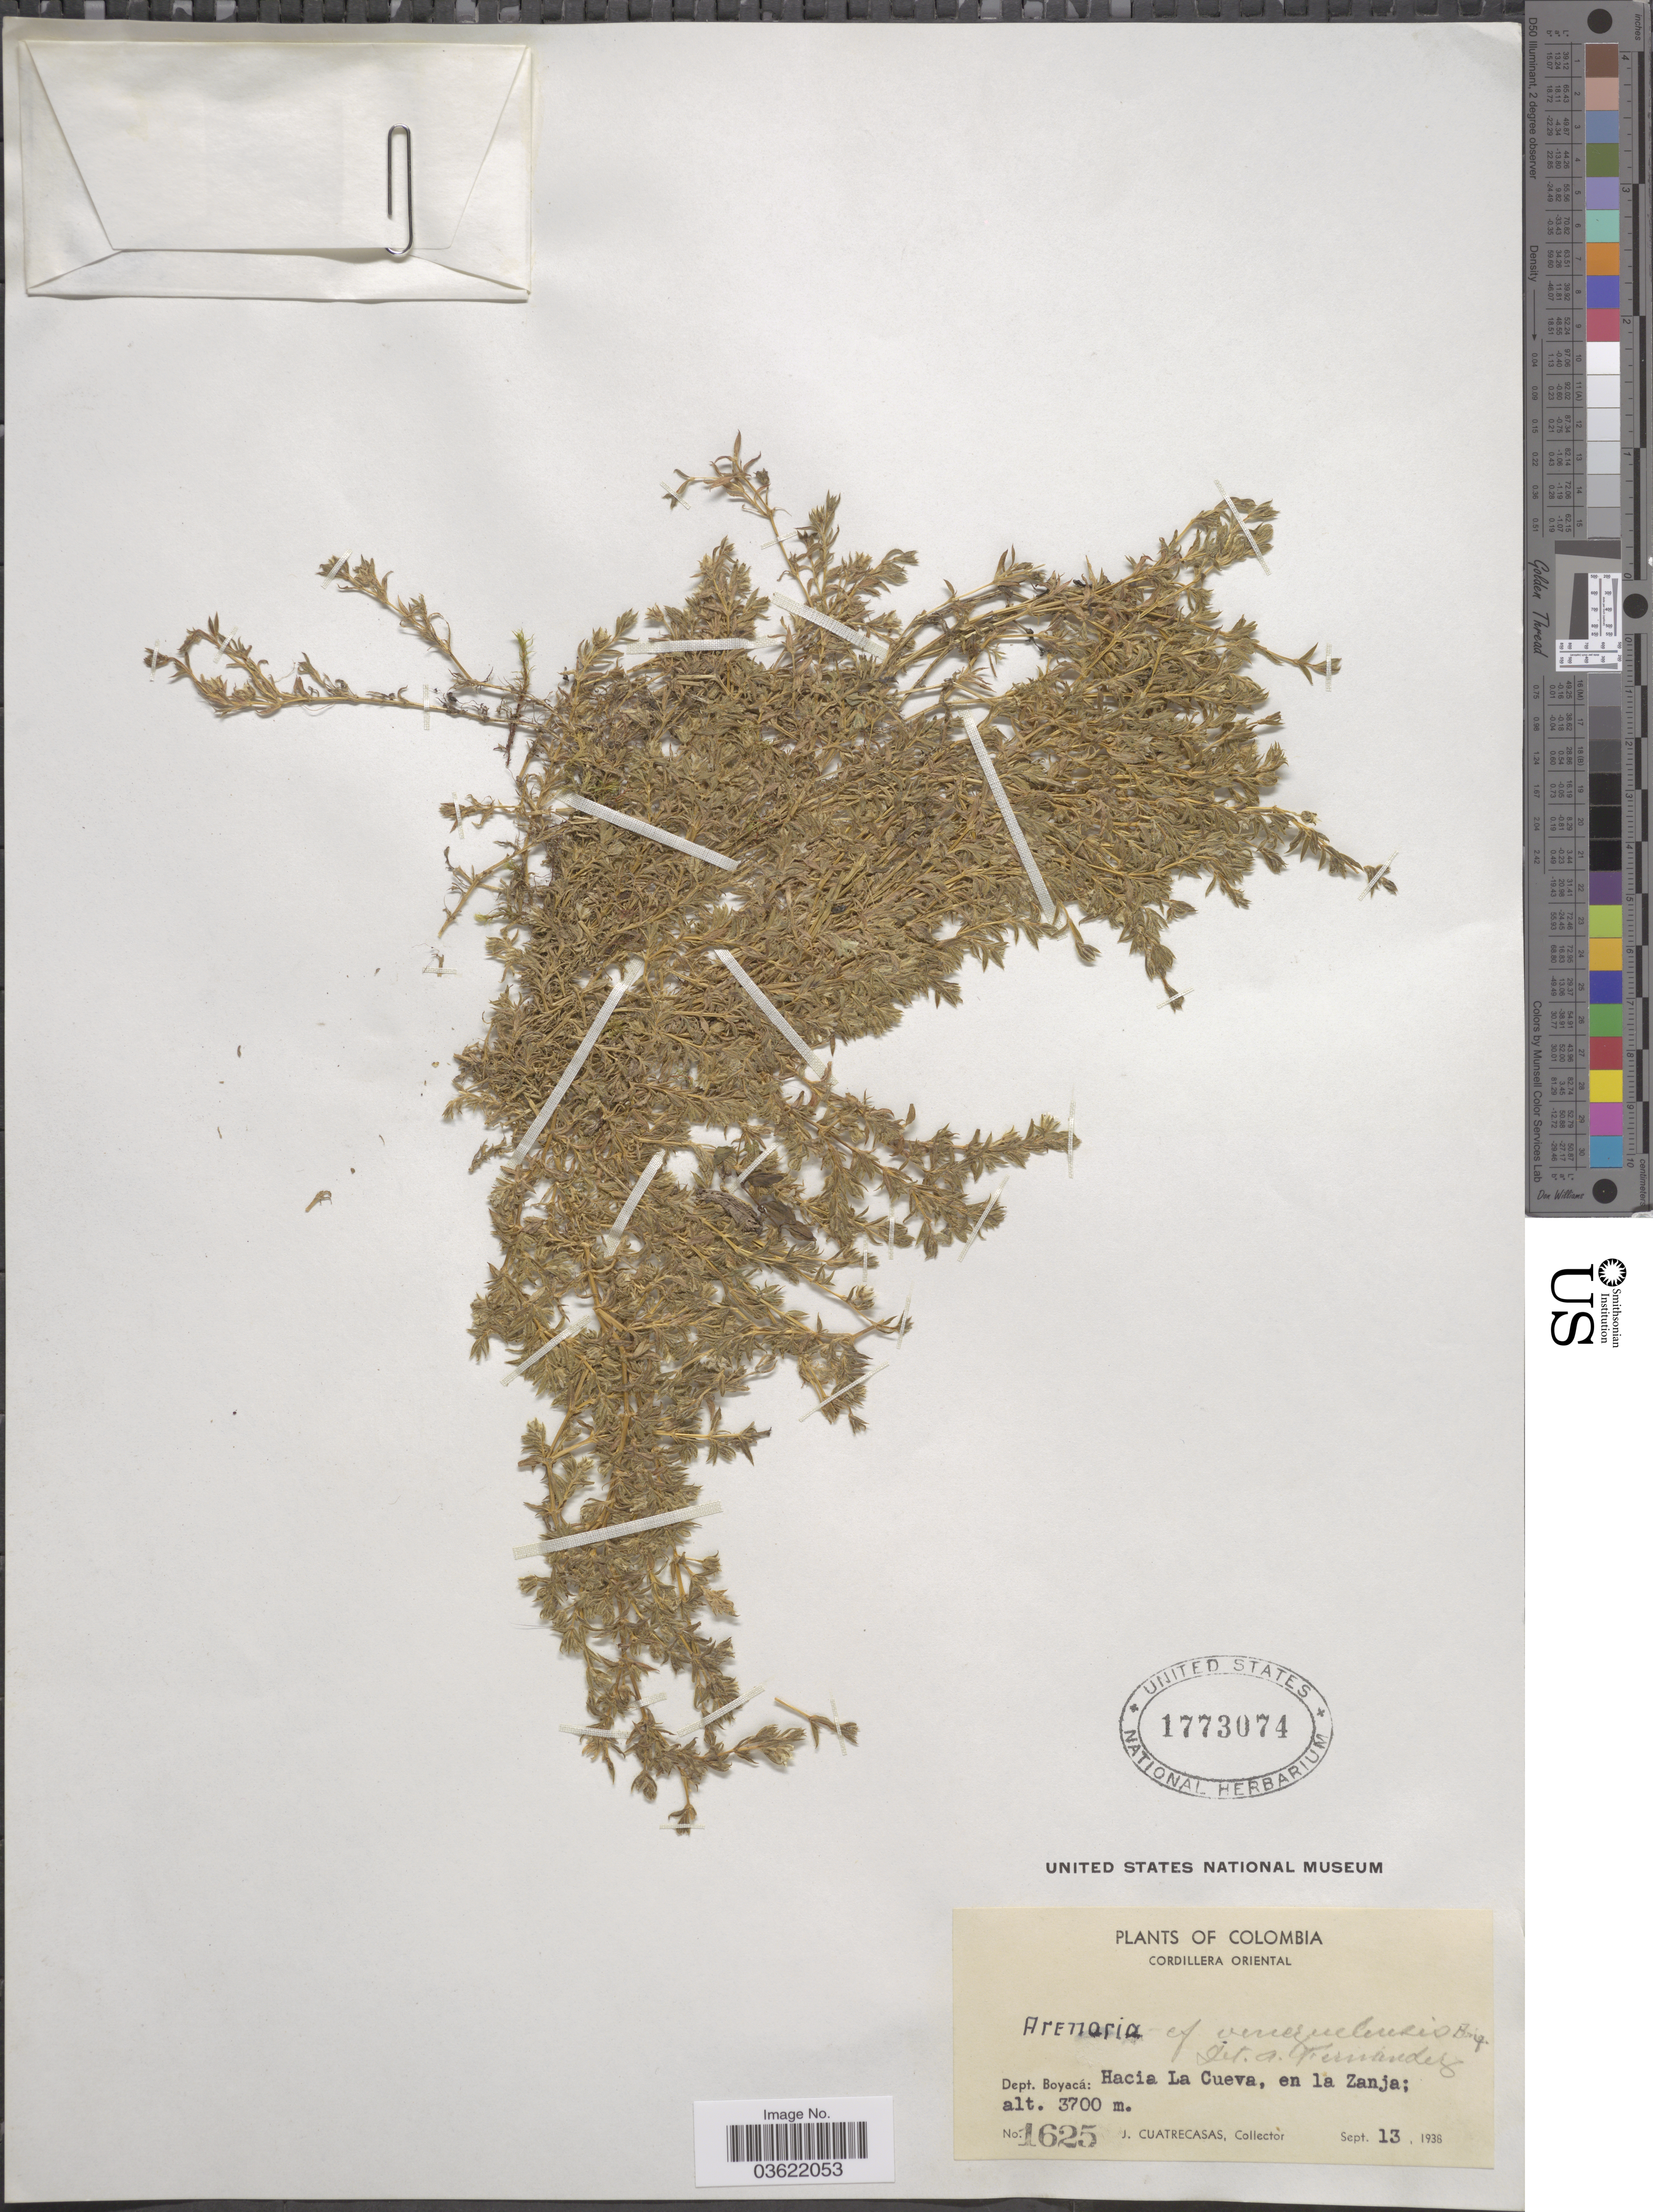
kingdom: Plantae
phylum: Tracheophyta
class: Magnoliopsida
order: Caryophyllales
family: Caryophyllaceae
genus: Arenaria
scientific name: Arenaria venezuelana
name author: Briq.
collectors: J. Cuatrecasas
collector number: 1625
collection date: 1938-09-13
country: Colombia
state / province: Boyacá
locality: Cordillera Oriental. Dept. Boyacá: Hacia La Cueva, en la Zanja.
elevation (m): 3700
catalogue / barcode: US 1773074